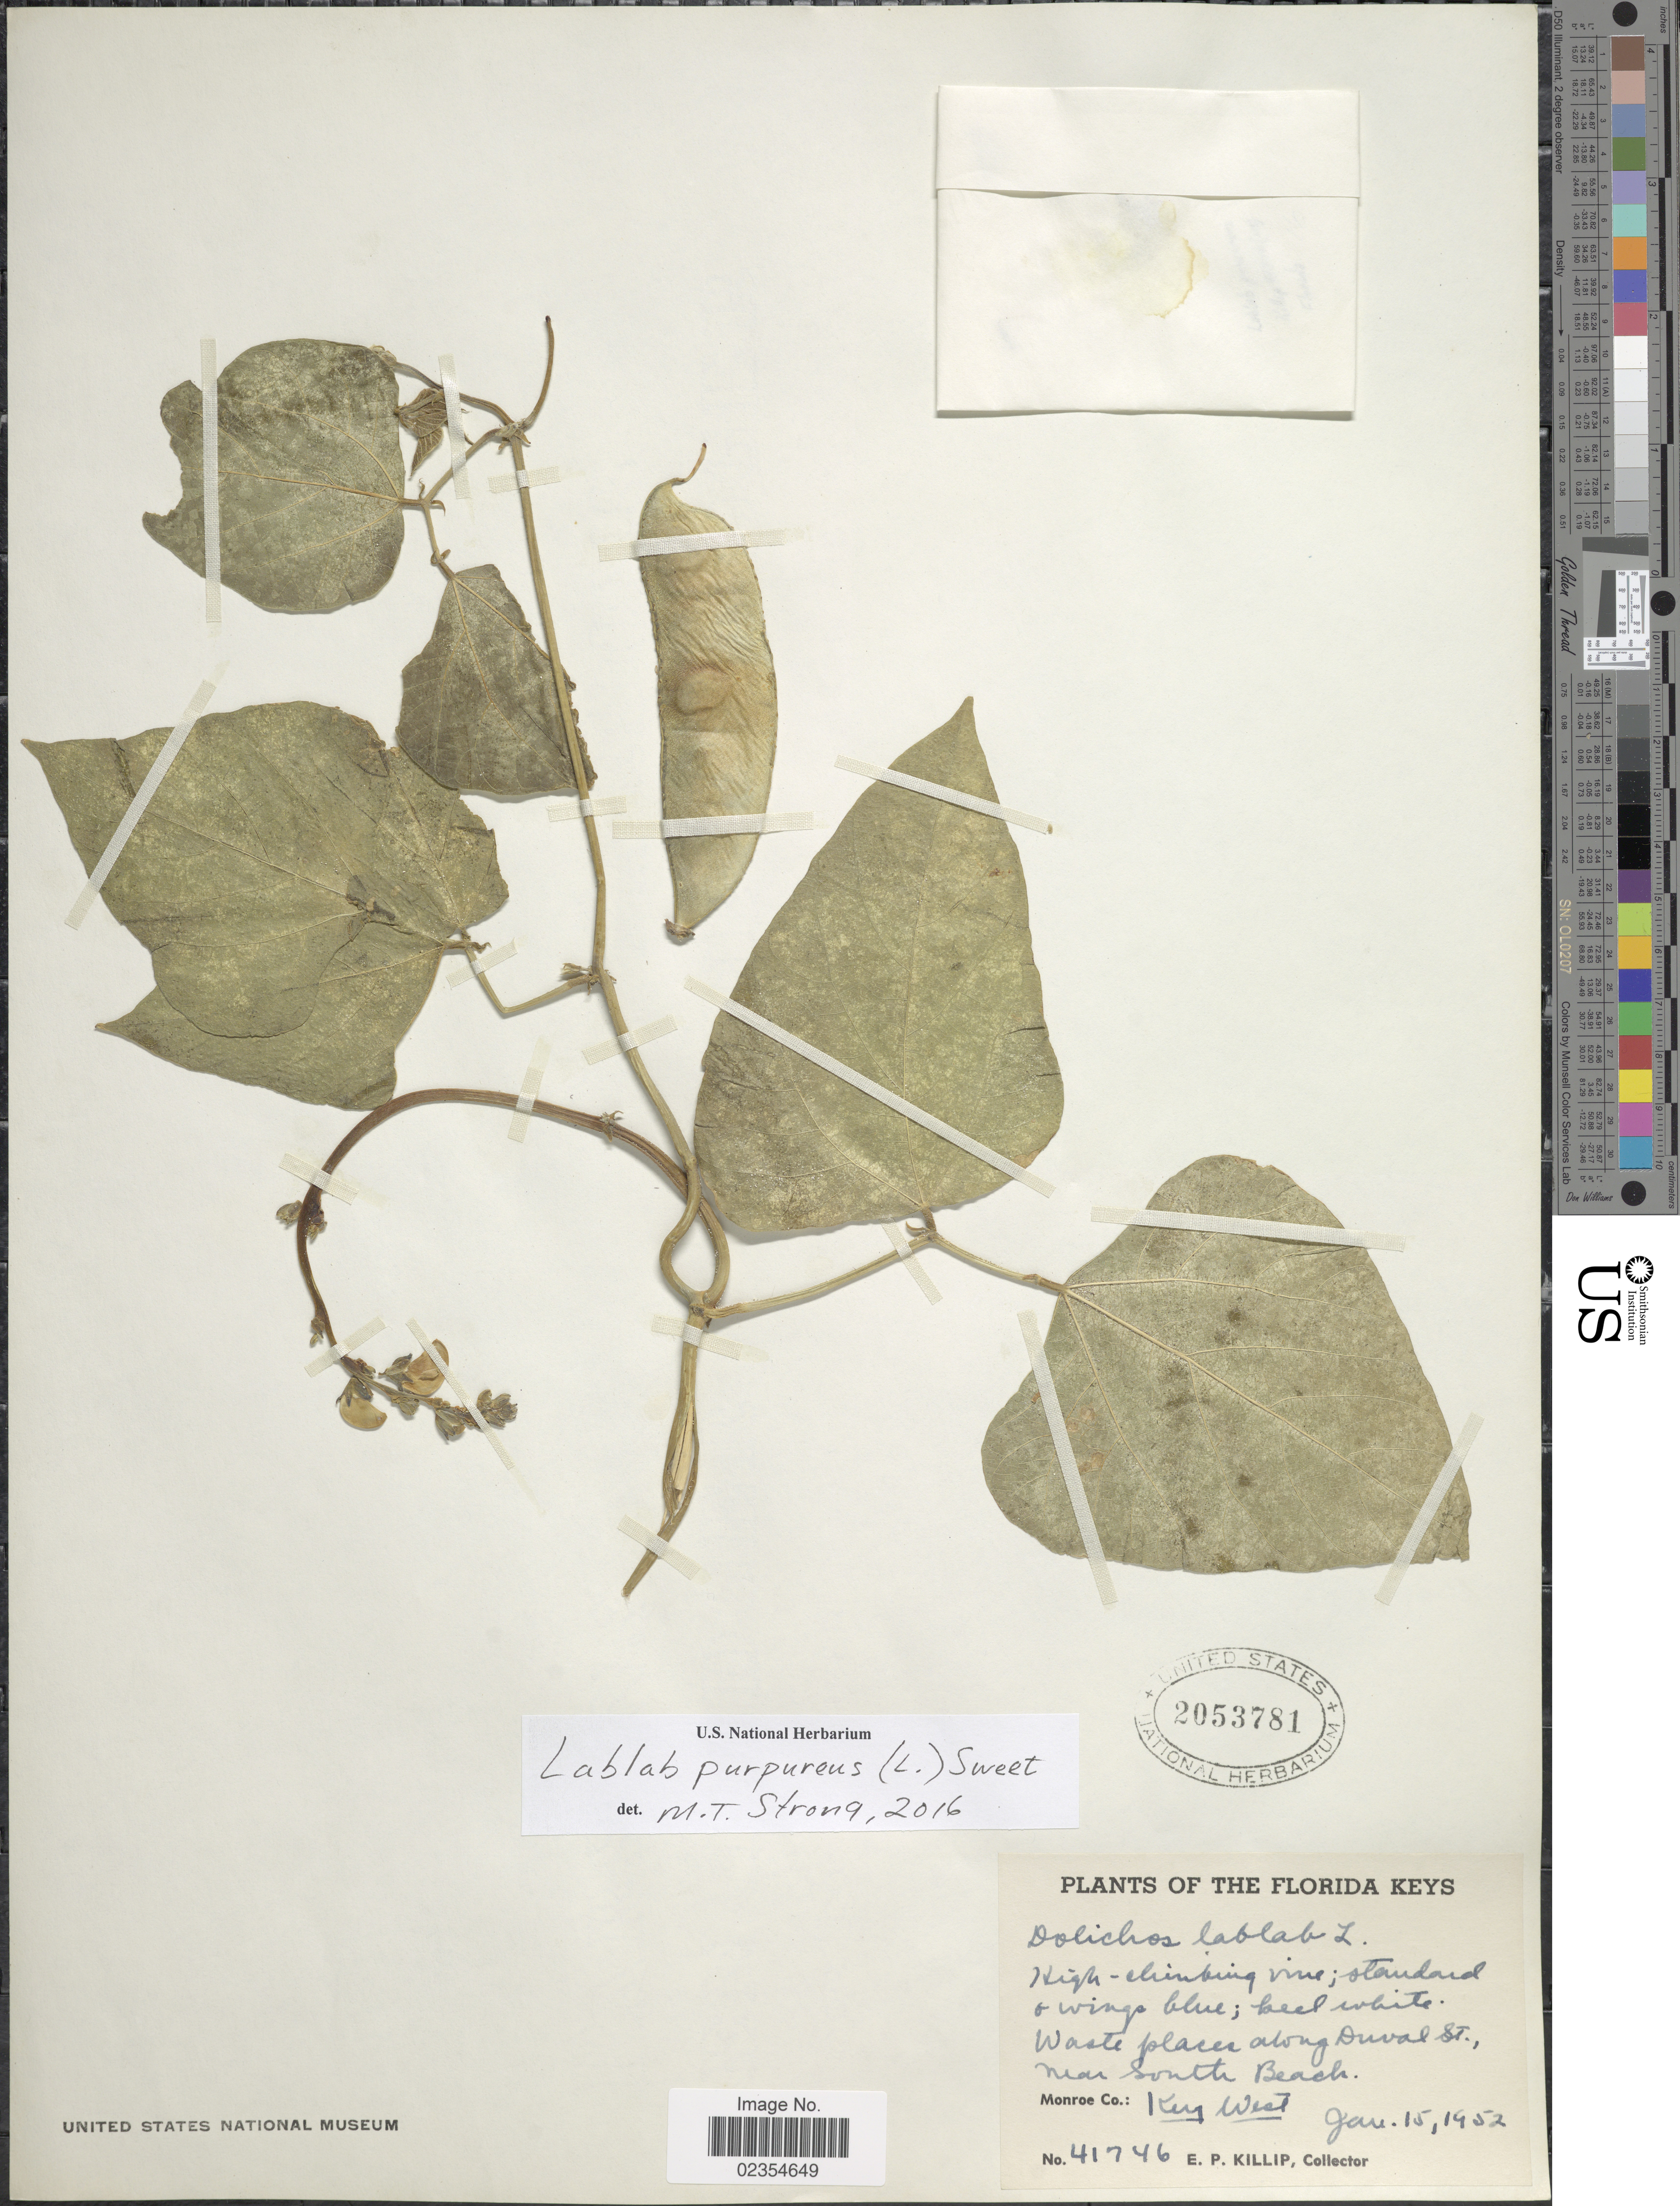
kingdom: Plantae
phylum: Tracheophyta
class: Magnoliopsida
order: Fabales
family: Fabaceae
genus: Lablab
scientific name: Lablab purpureus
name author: (L.) Sweet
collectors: E. P. Killip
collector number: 41746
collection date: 1952-01-15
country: United States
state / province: Florida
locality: Florida Keys, Waste places along Duval St., near South Beach, Monroe Co.: Key West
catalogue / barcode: US 2053781